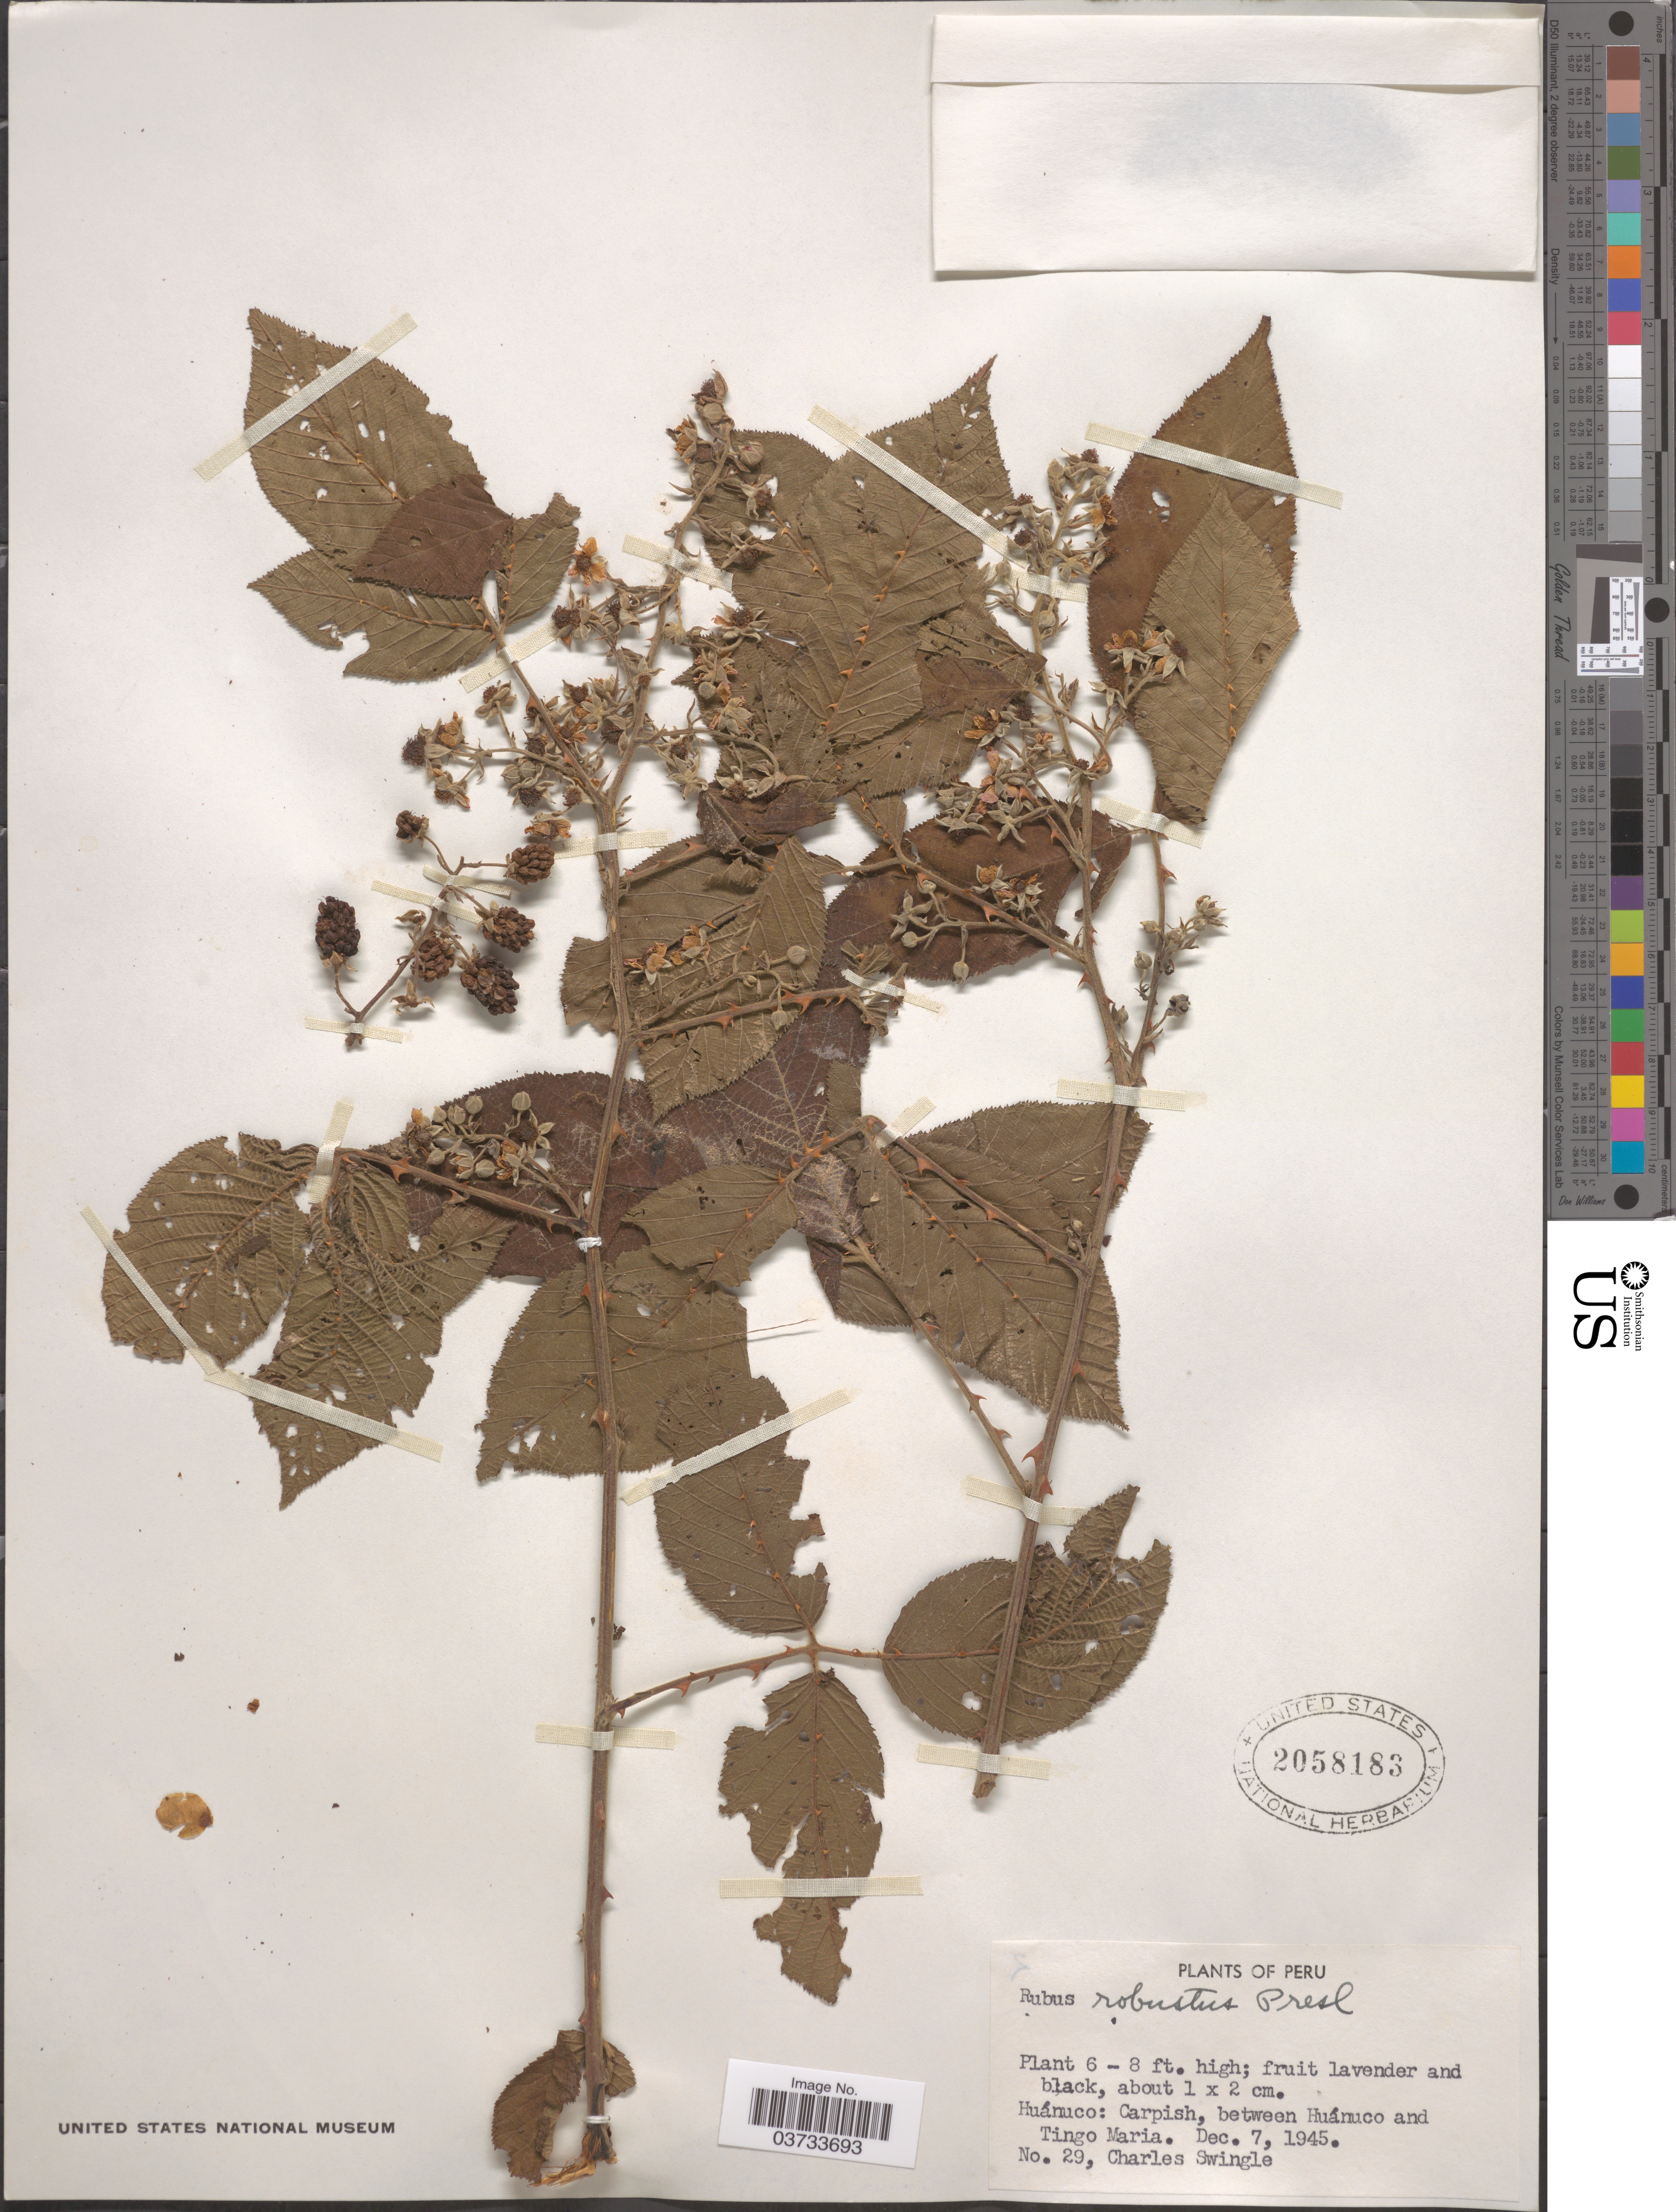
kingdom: Plantae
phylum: Tracheophyta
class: Magnoliopsida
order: Rosales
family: Rosaceae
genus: Rubus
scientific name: Rubus robustus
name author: C. Presl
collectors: C. Swingle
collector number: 29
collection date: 1945-12-07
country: Peru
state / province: Huánuco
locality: Carpish, between Huánuco and Tingo Maria.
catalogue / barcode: US 2058183